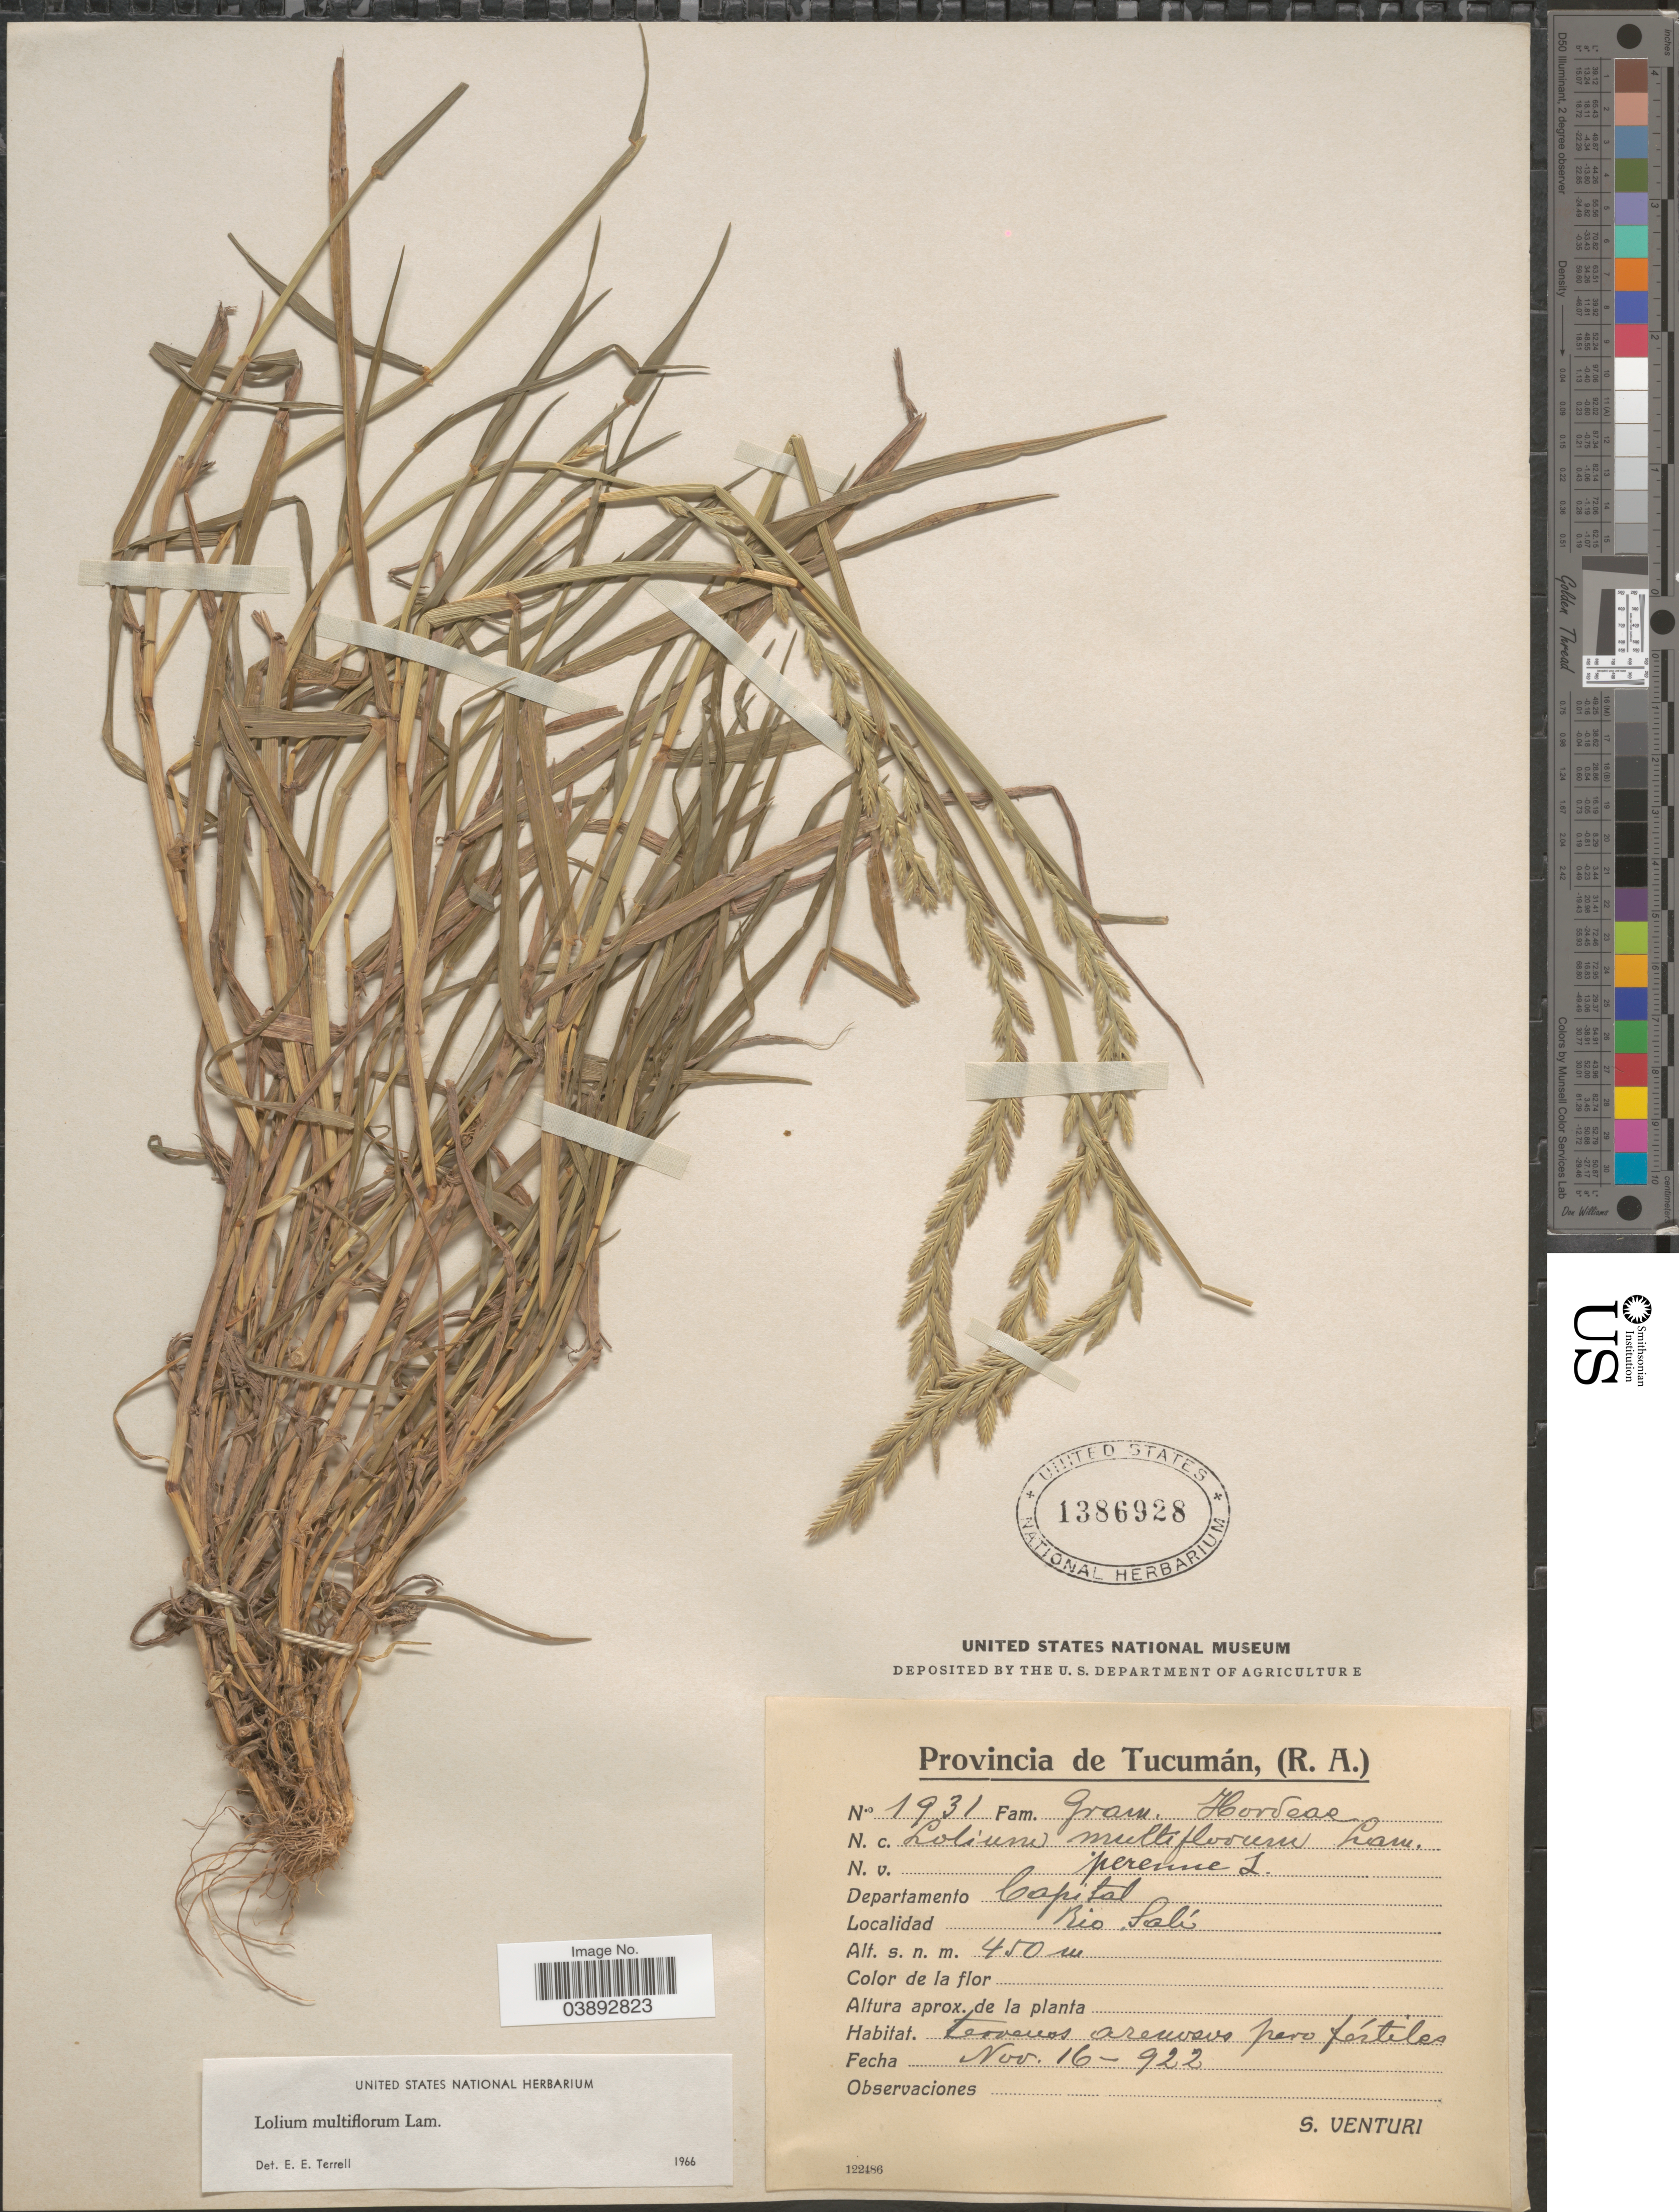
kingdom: Plantae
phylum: Tracheophyta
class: Liliopsida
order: Poales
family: Poaceae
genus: Lolium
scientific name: Lolium multiflorum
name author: Lam.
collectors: S. Venturi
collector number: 1931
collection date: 1922-11-16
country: Argentina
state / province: Tucuman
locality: Departamento Capital. Rio Salí.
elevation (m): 450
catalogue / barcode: US 1386928